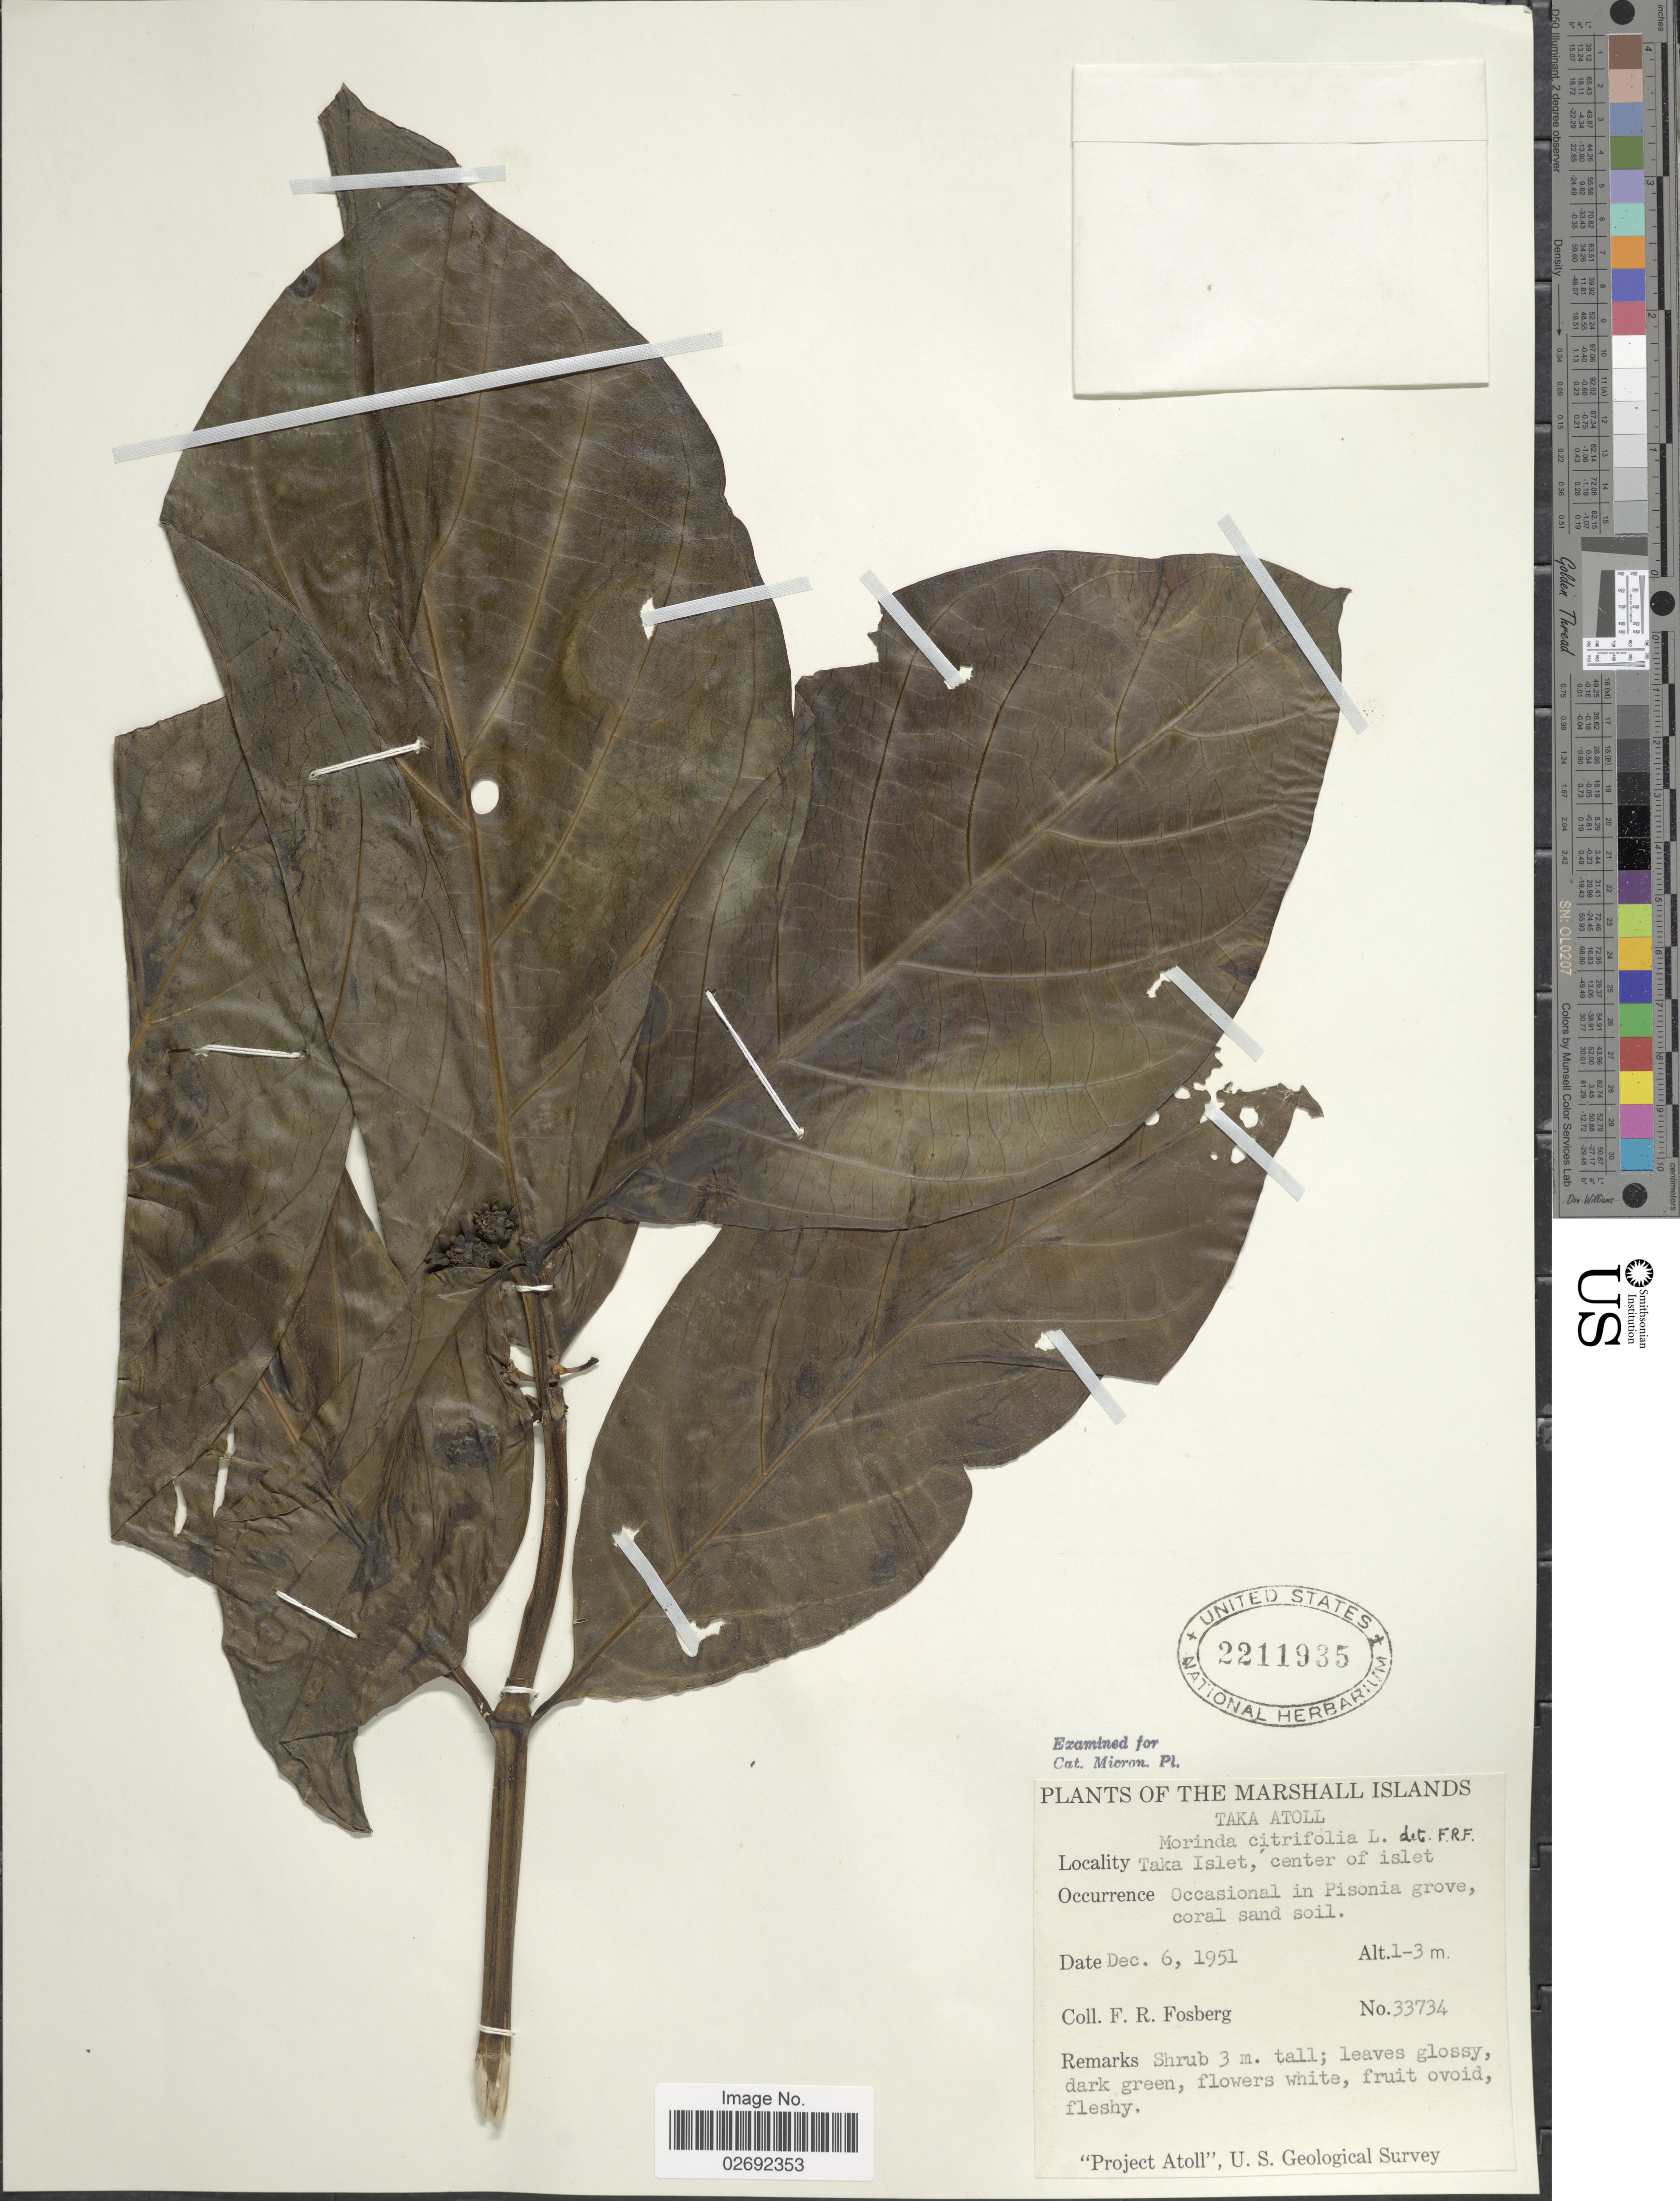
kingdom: Plantae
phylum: Tracheophyta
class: Magnoliopsida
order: Gentianales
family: Rubiaceae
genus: Morinda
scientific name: Morinda citrifolia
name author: L.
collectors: F. R. Fosberg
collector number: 33734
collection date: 1951-12-06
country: Marshall Islands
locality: Taka Atoll, Taka Islet, center of islet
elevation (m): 1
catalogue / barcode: US 2211935